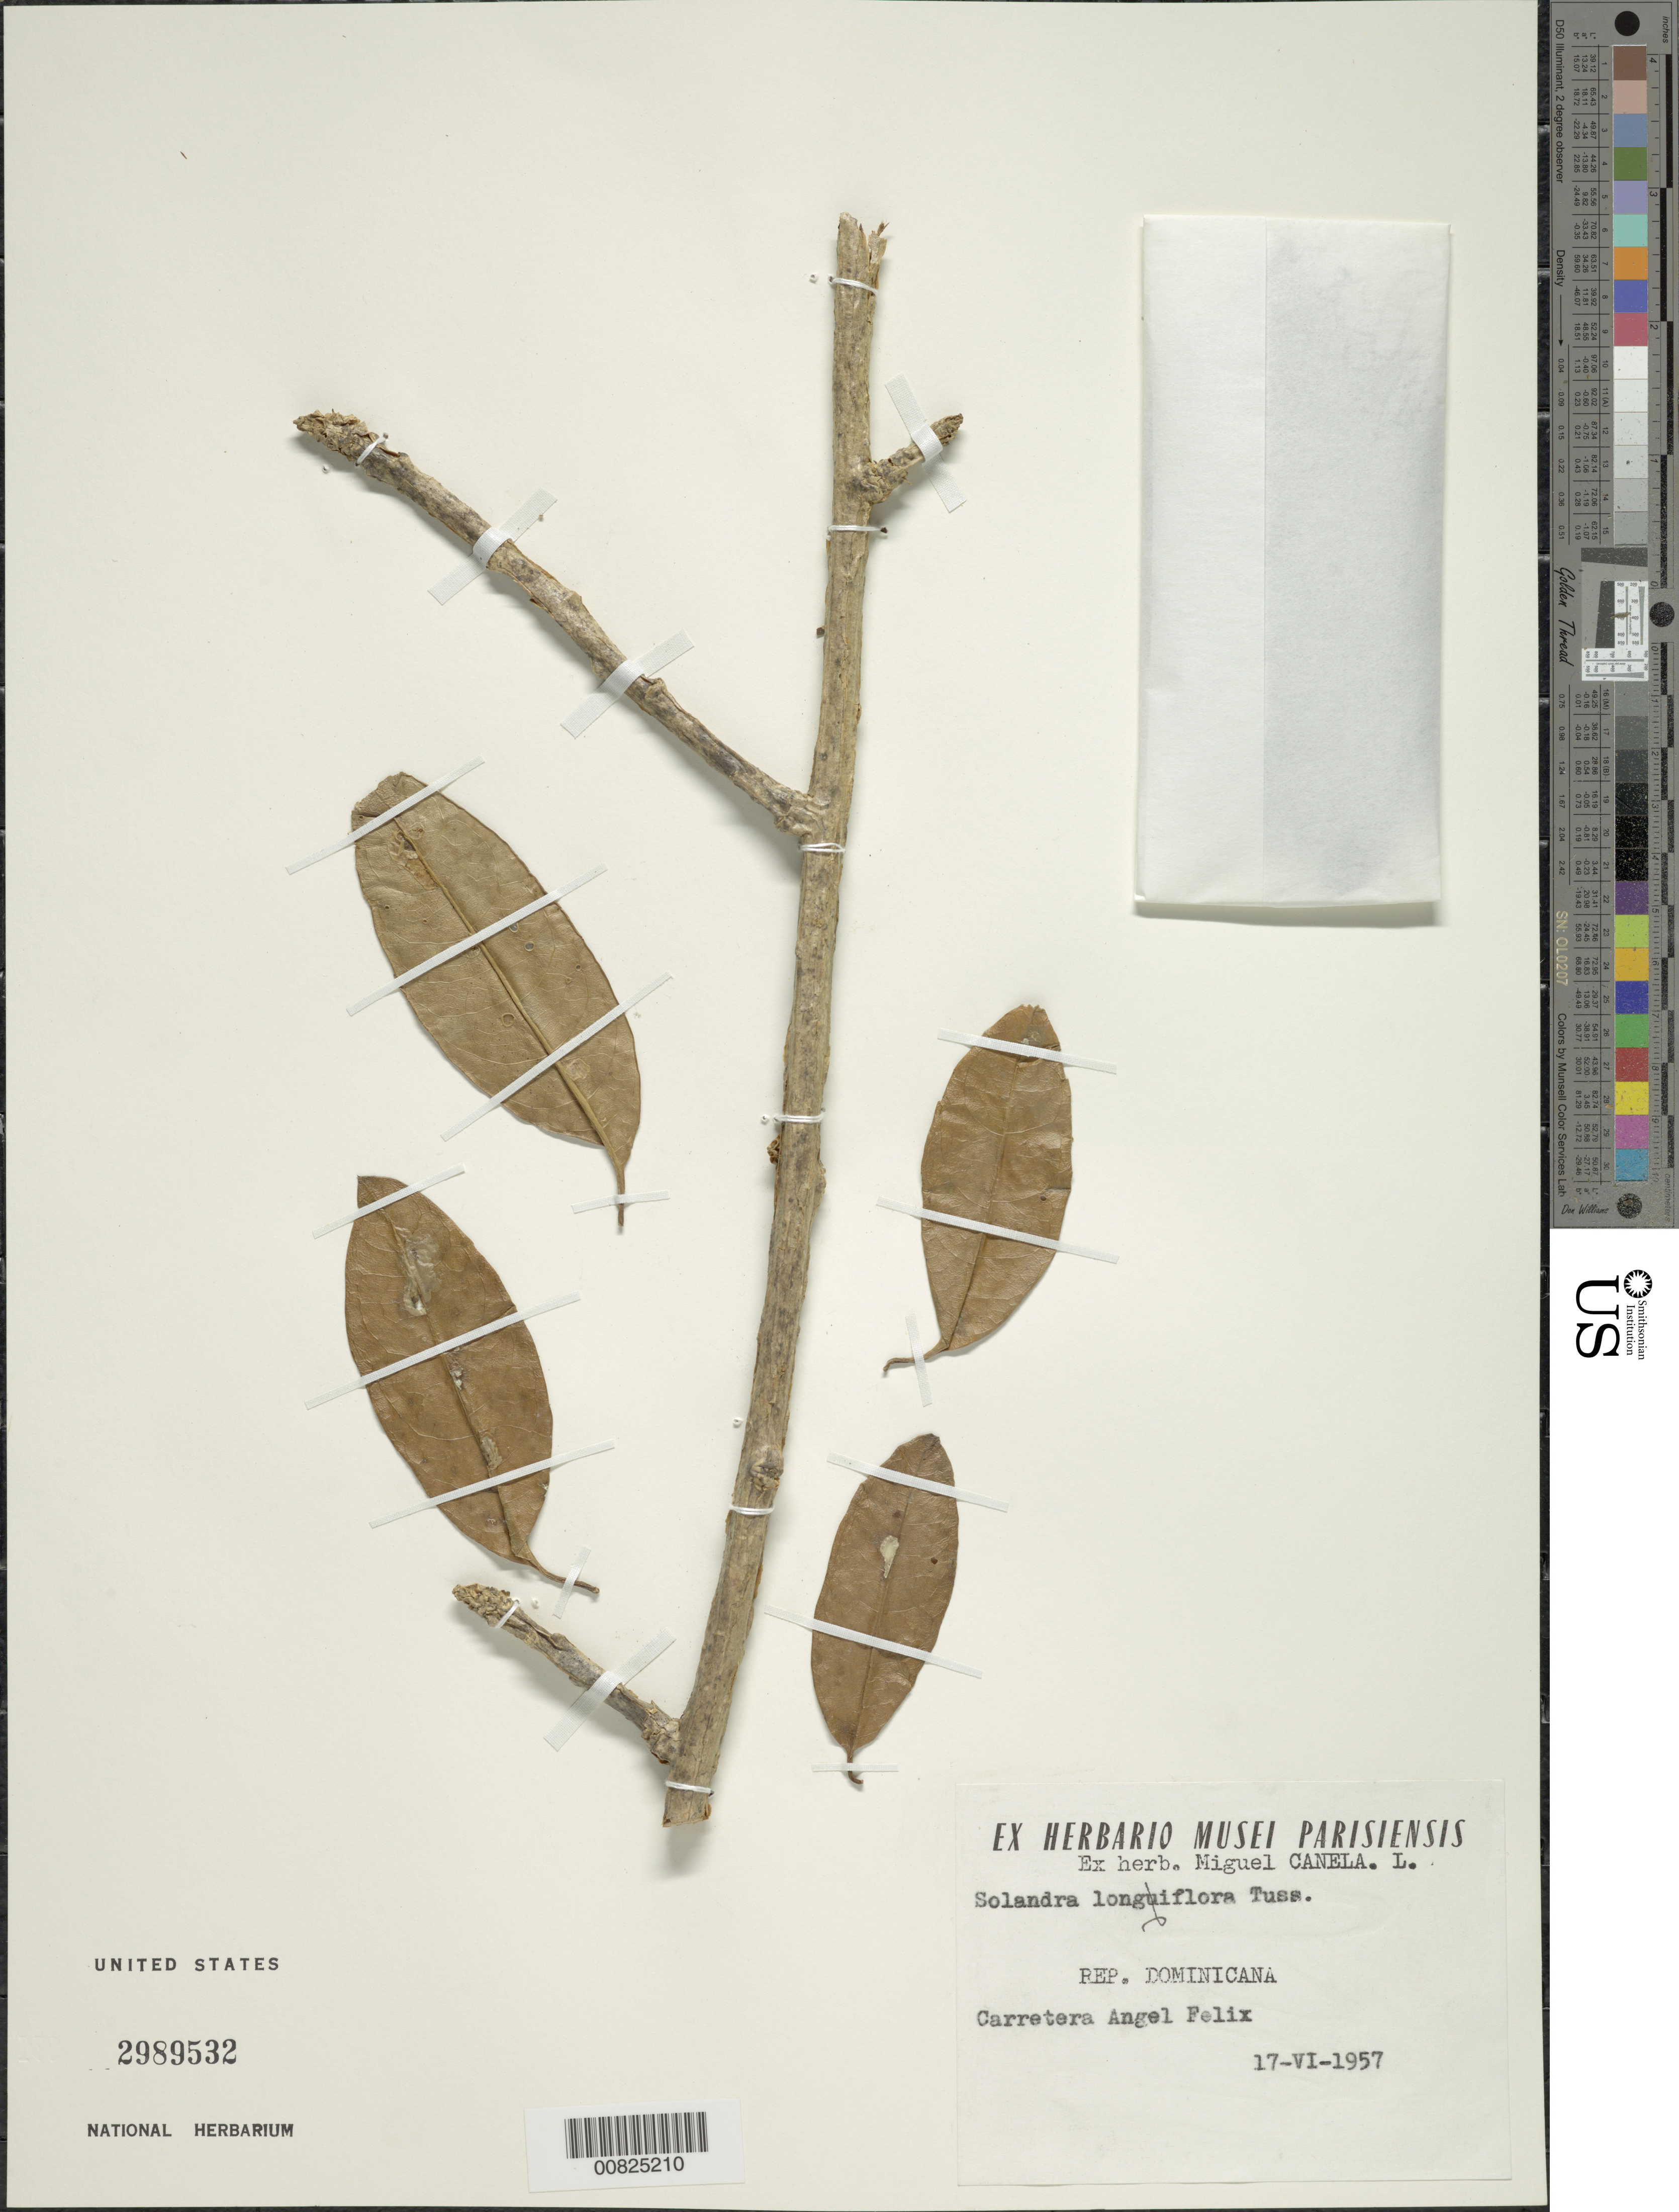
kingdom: Plantae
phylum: Tracheophyta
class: Magnoliopsida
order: Solanales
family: Solanaceae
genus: Solandra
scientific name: Solandra longiflora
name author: Tussac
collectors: M. Canela Lazaro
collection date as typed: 17 Jun 1957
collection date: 1957-06-17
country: Dominican Republic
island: Hispaniola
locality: Carretera Angel Felix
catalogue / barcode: US 2989532